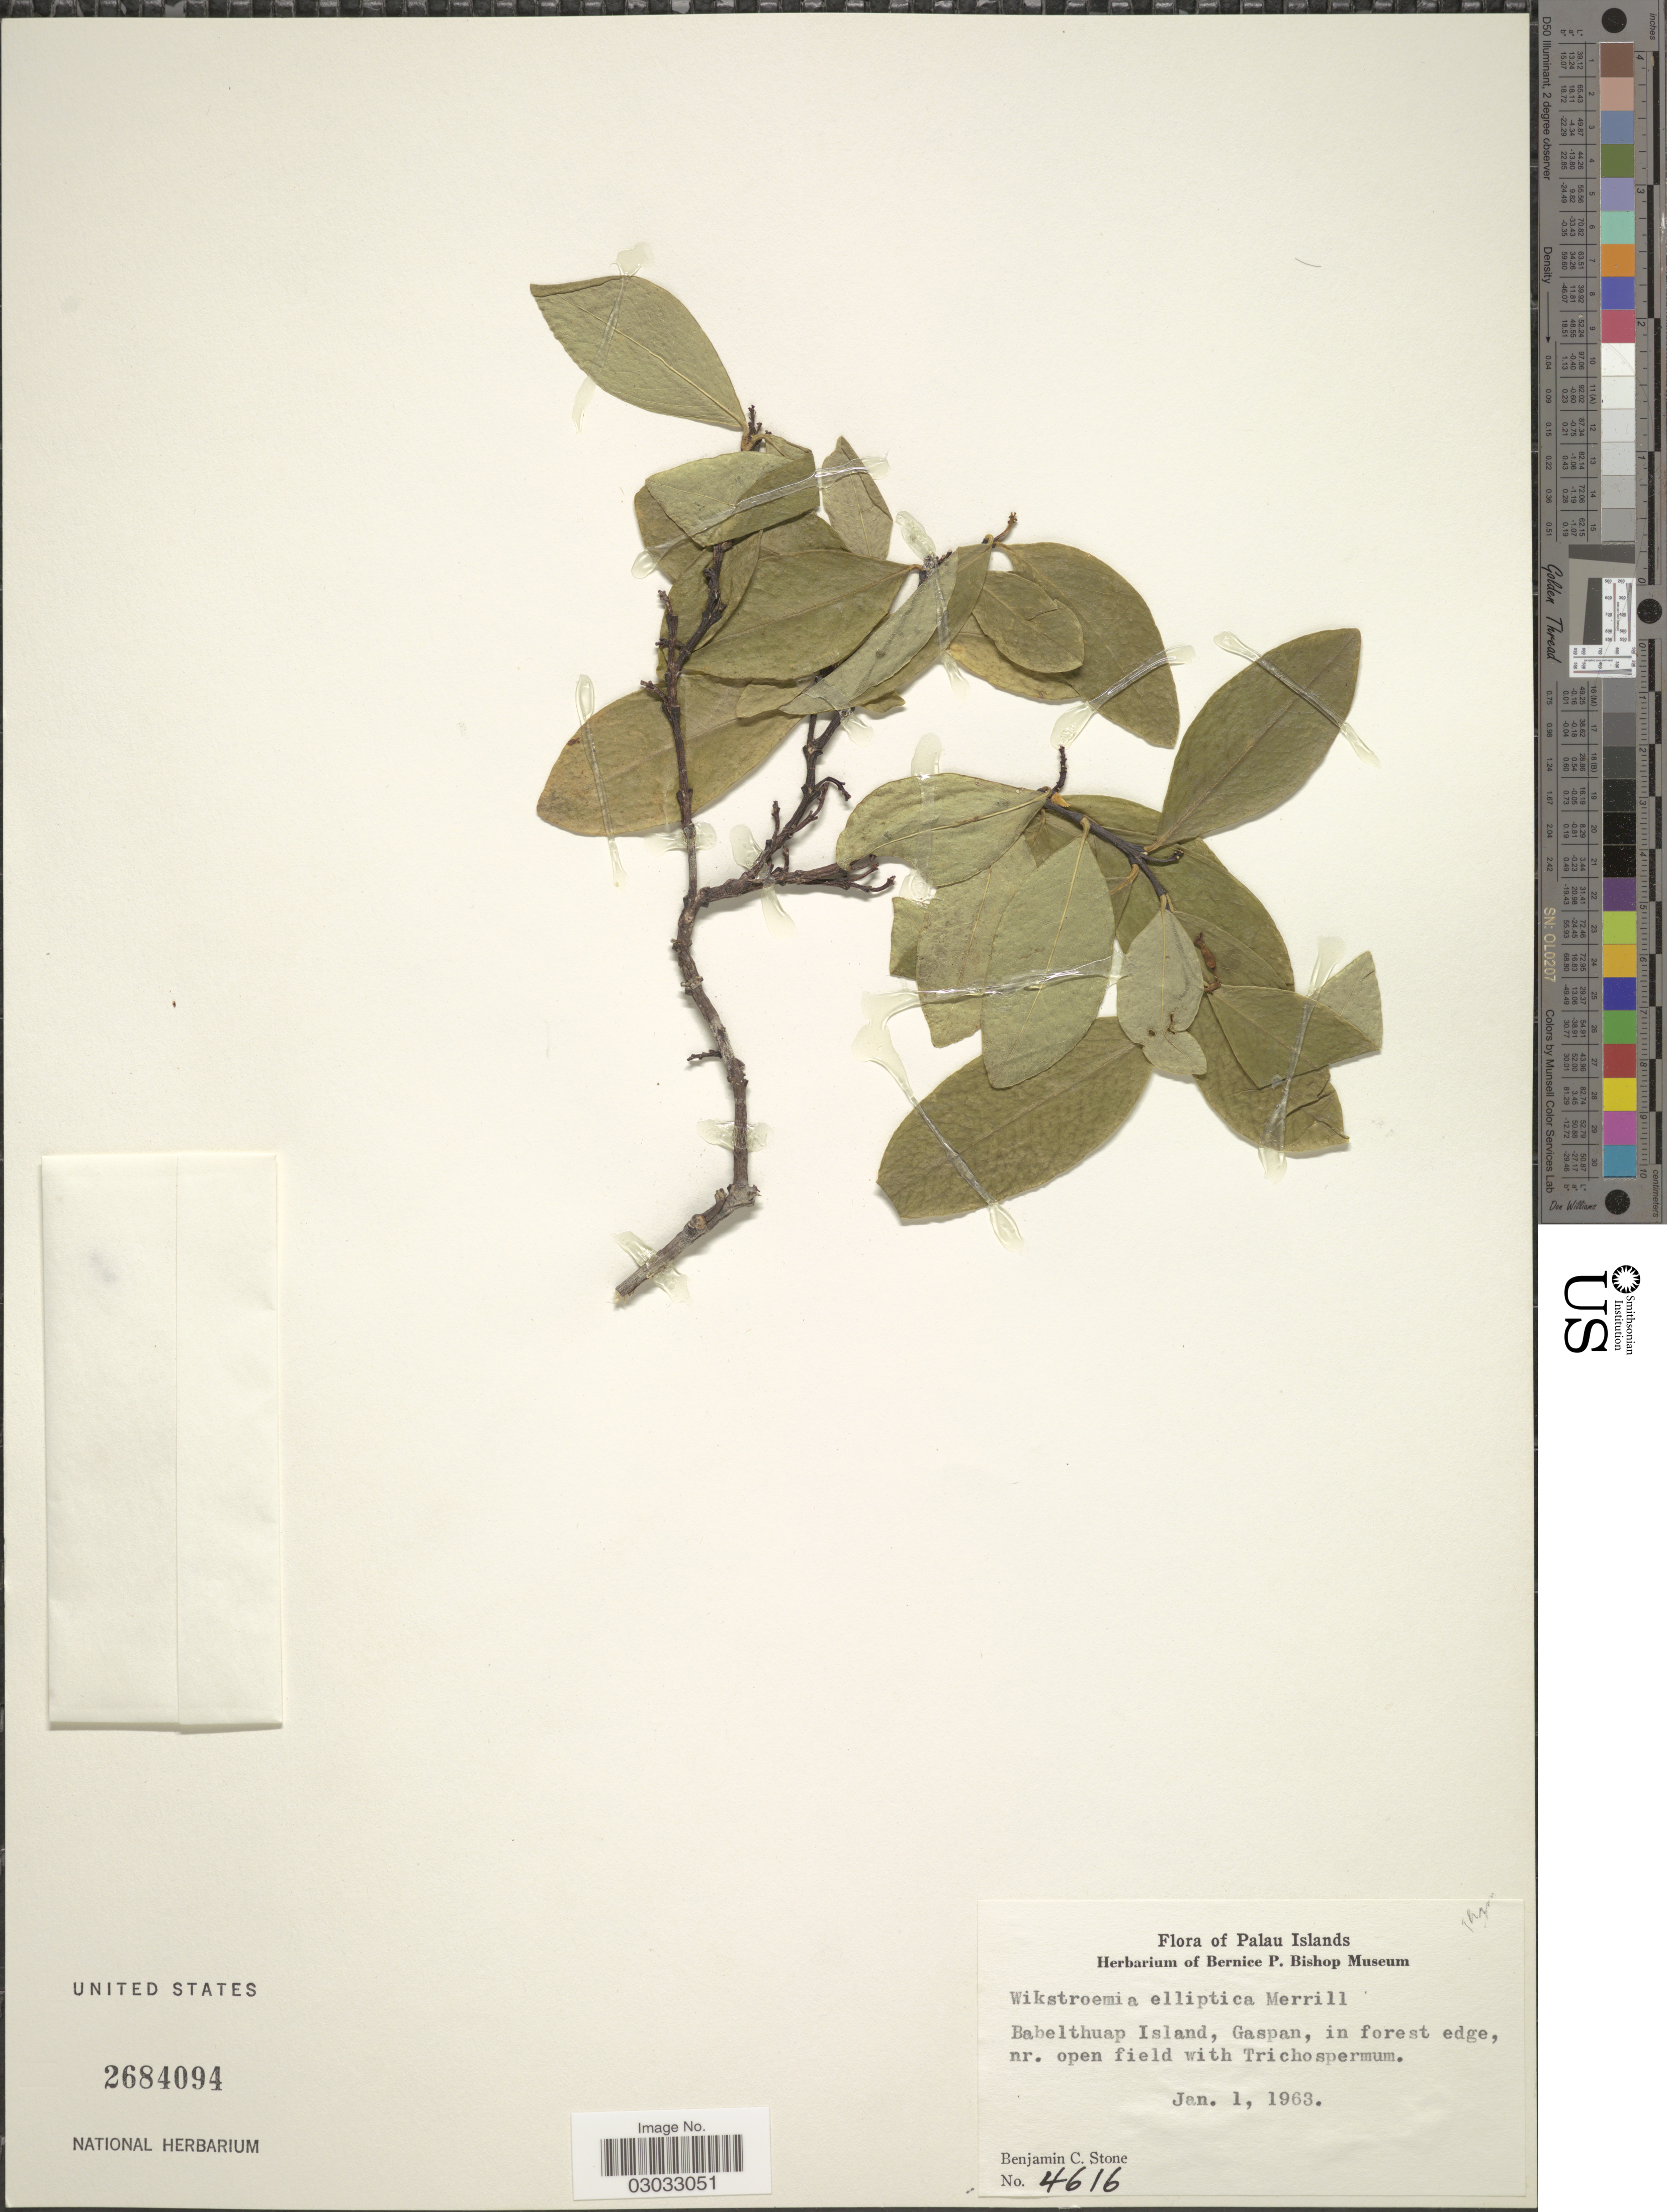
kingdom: Plantae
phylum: Tracheophyta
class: Magnoliopsida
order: Malvales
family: Thymelaeaceae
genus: Wikstroemia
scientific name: Wikstroemia elliptica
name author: Merr.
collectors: B. C. Stone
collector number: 4616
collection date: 1963-01-01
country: Palau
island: Babeldaob [Babelthuap]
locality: Palau Islands, Babelthuap Island, Gaspan.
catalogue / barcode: US 2684094